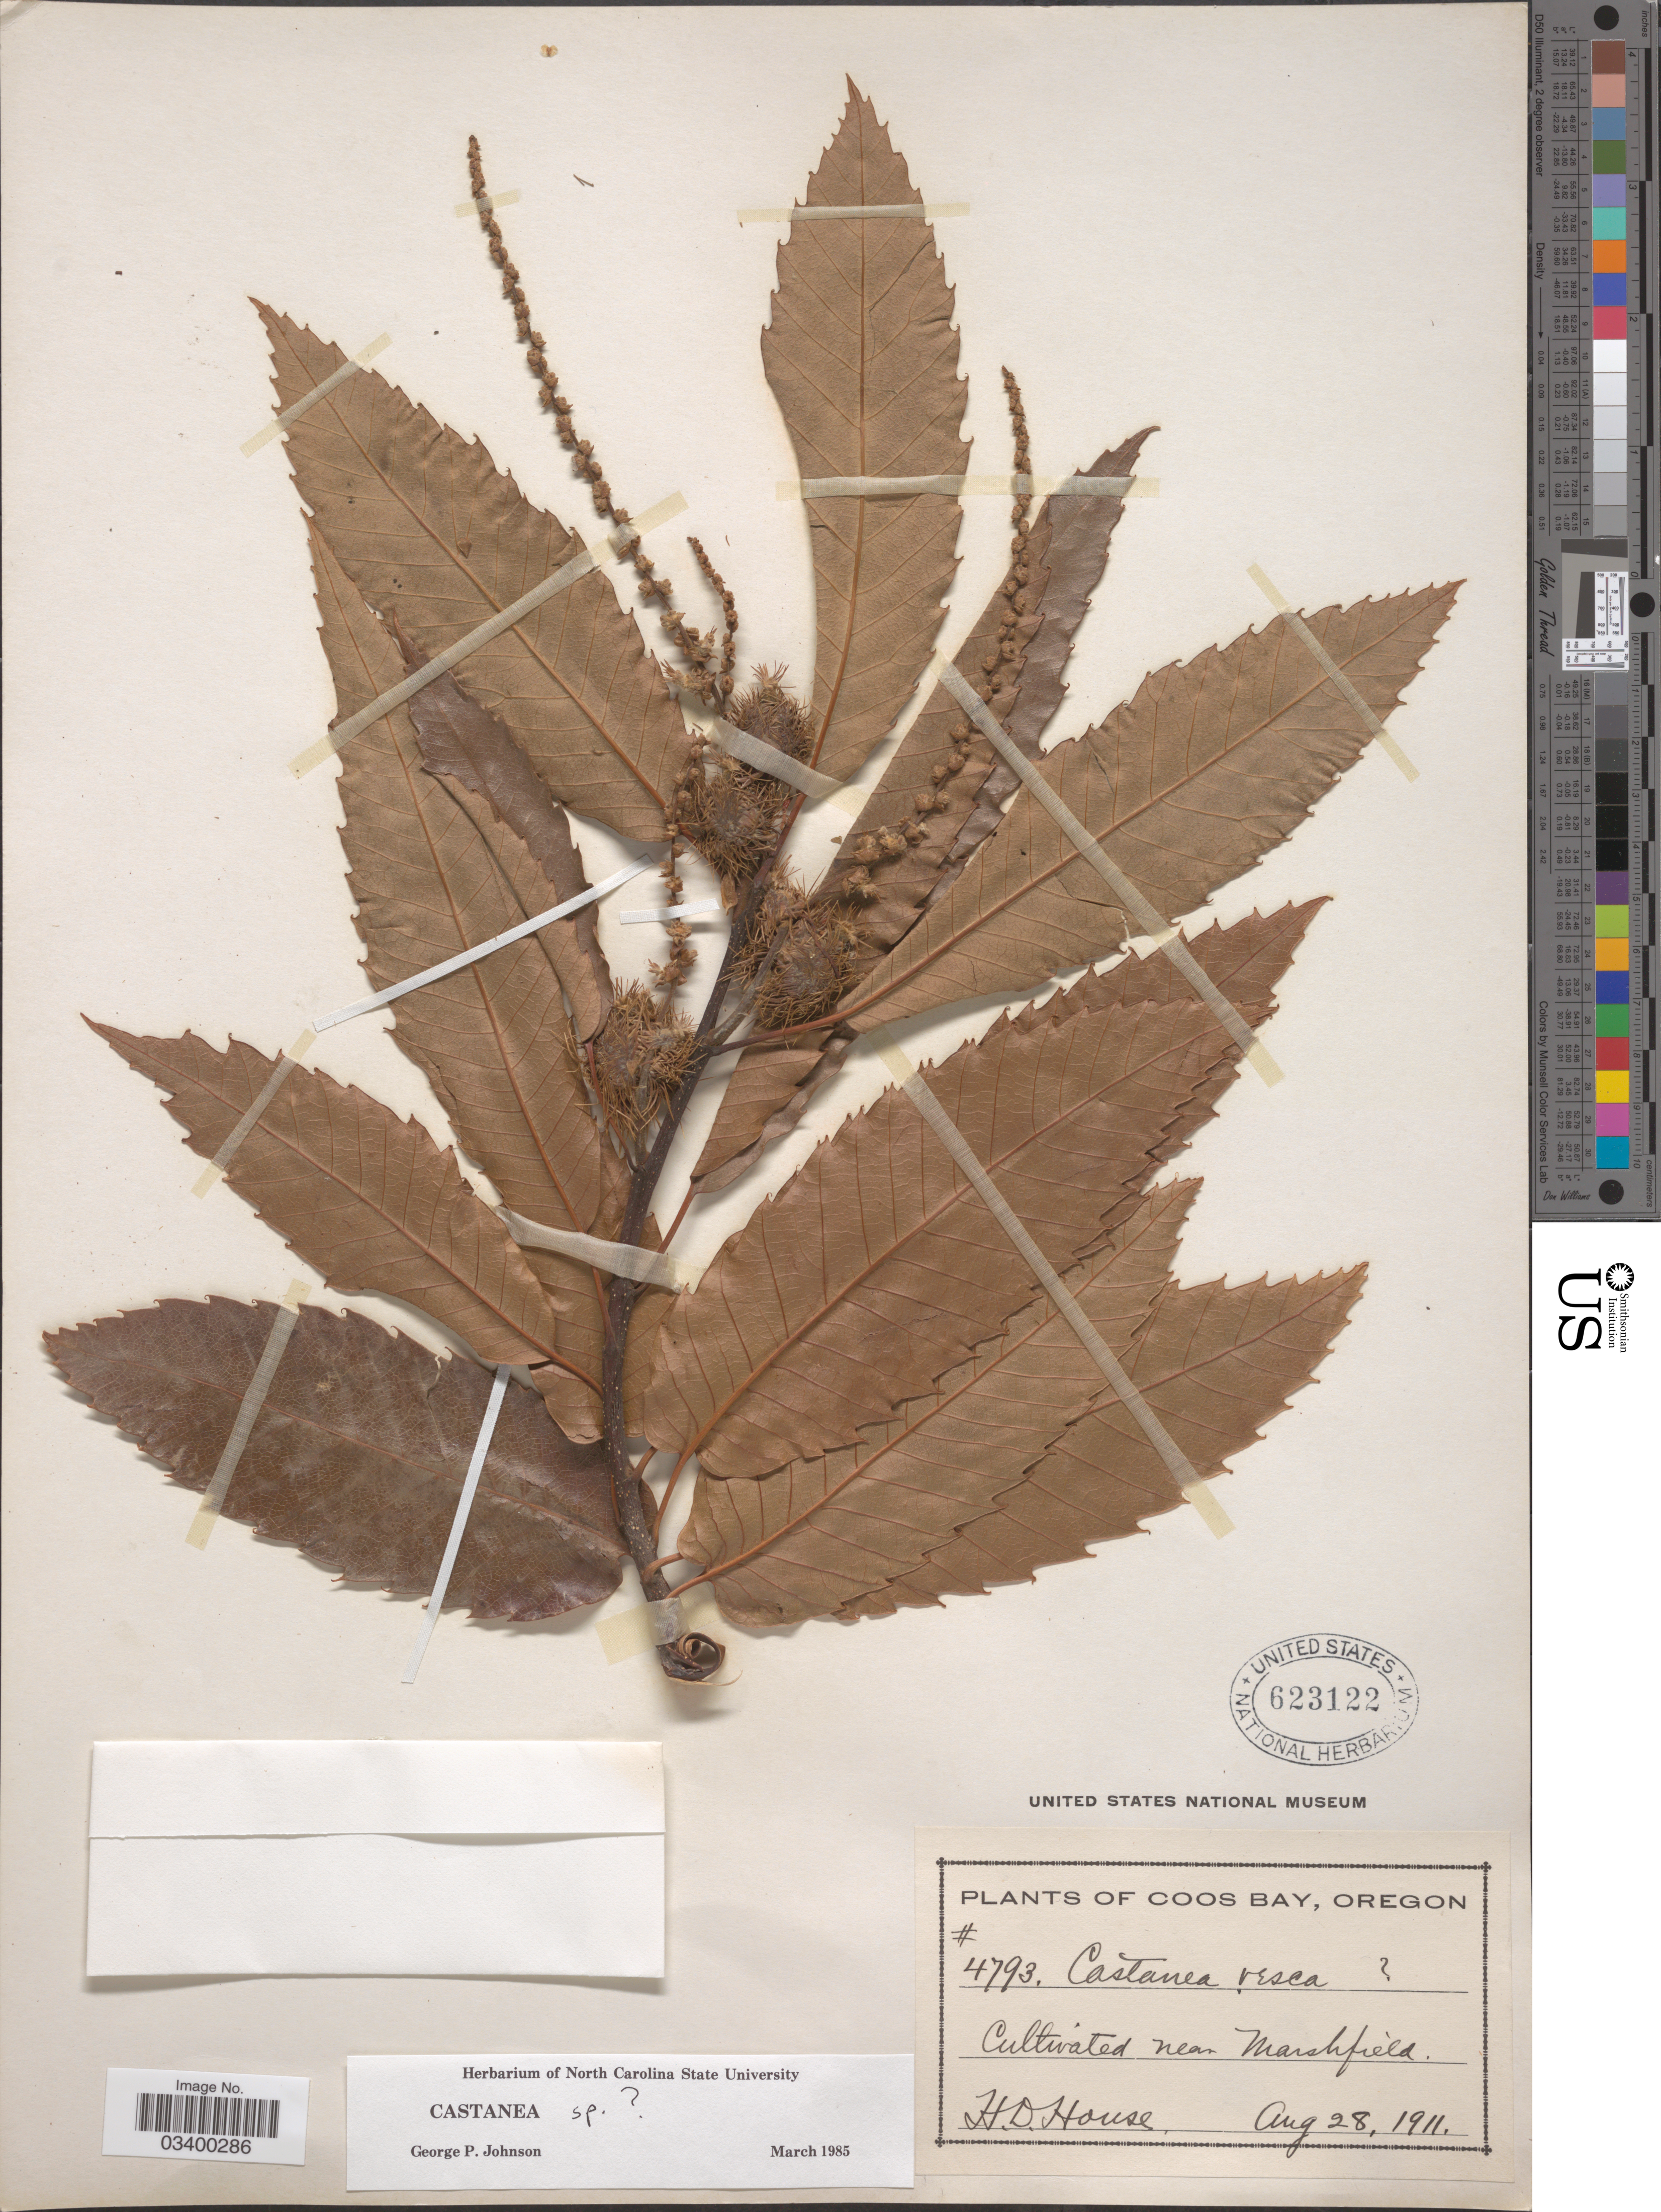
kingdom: Plantae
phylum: Tracheophyta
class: Magnoliopsida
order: Fagales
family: Fagaceae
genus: Castanea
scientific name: Castanea sp.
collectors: H. D. House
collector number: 4793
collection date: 1911-08-28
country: United States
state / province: Oregon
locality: Coos Bay. Near Marshfield.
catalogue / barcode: US 623122